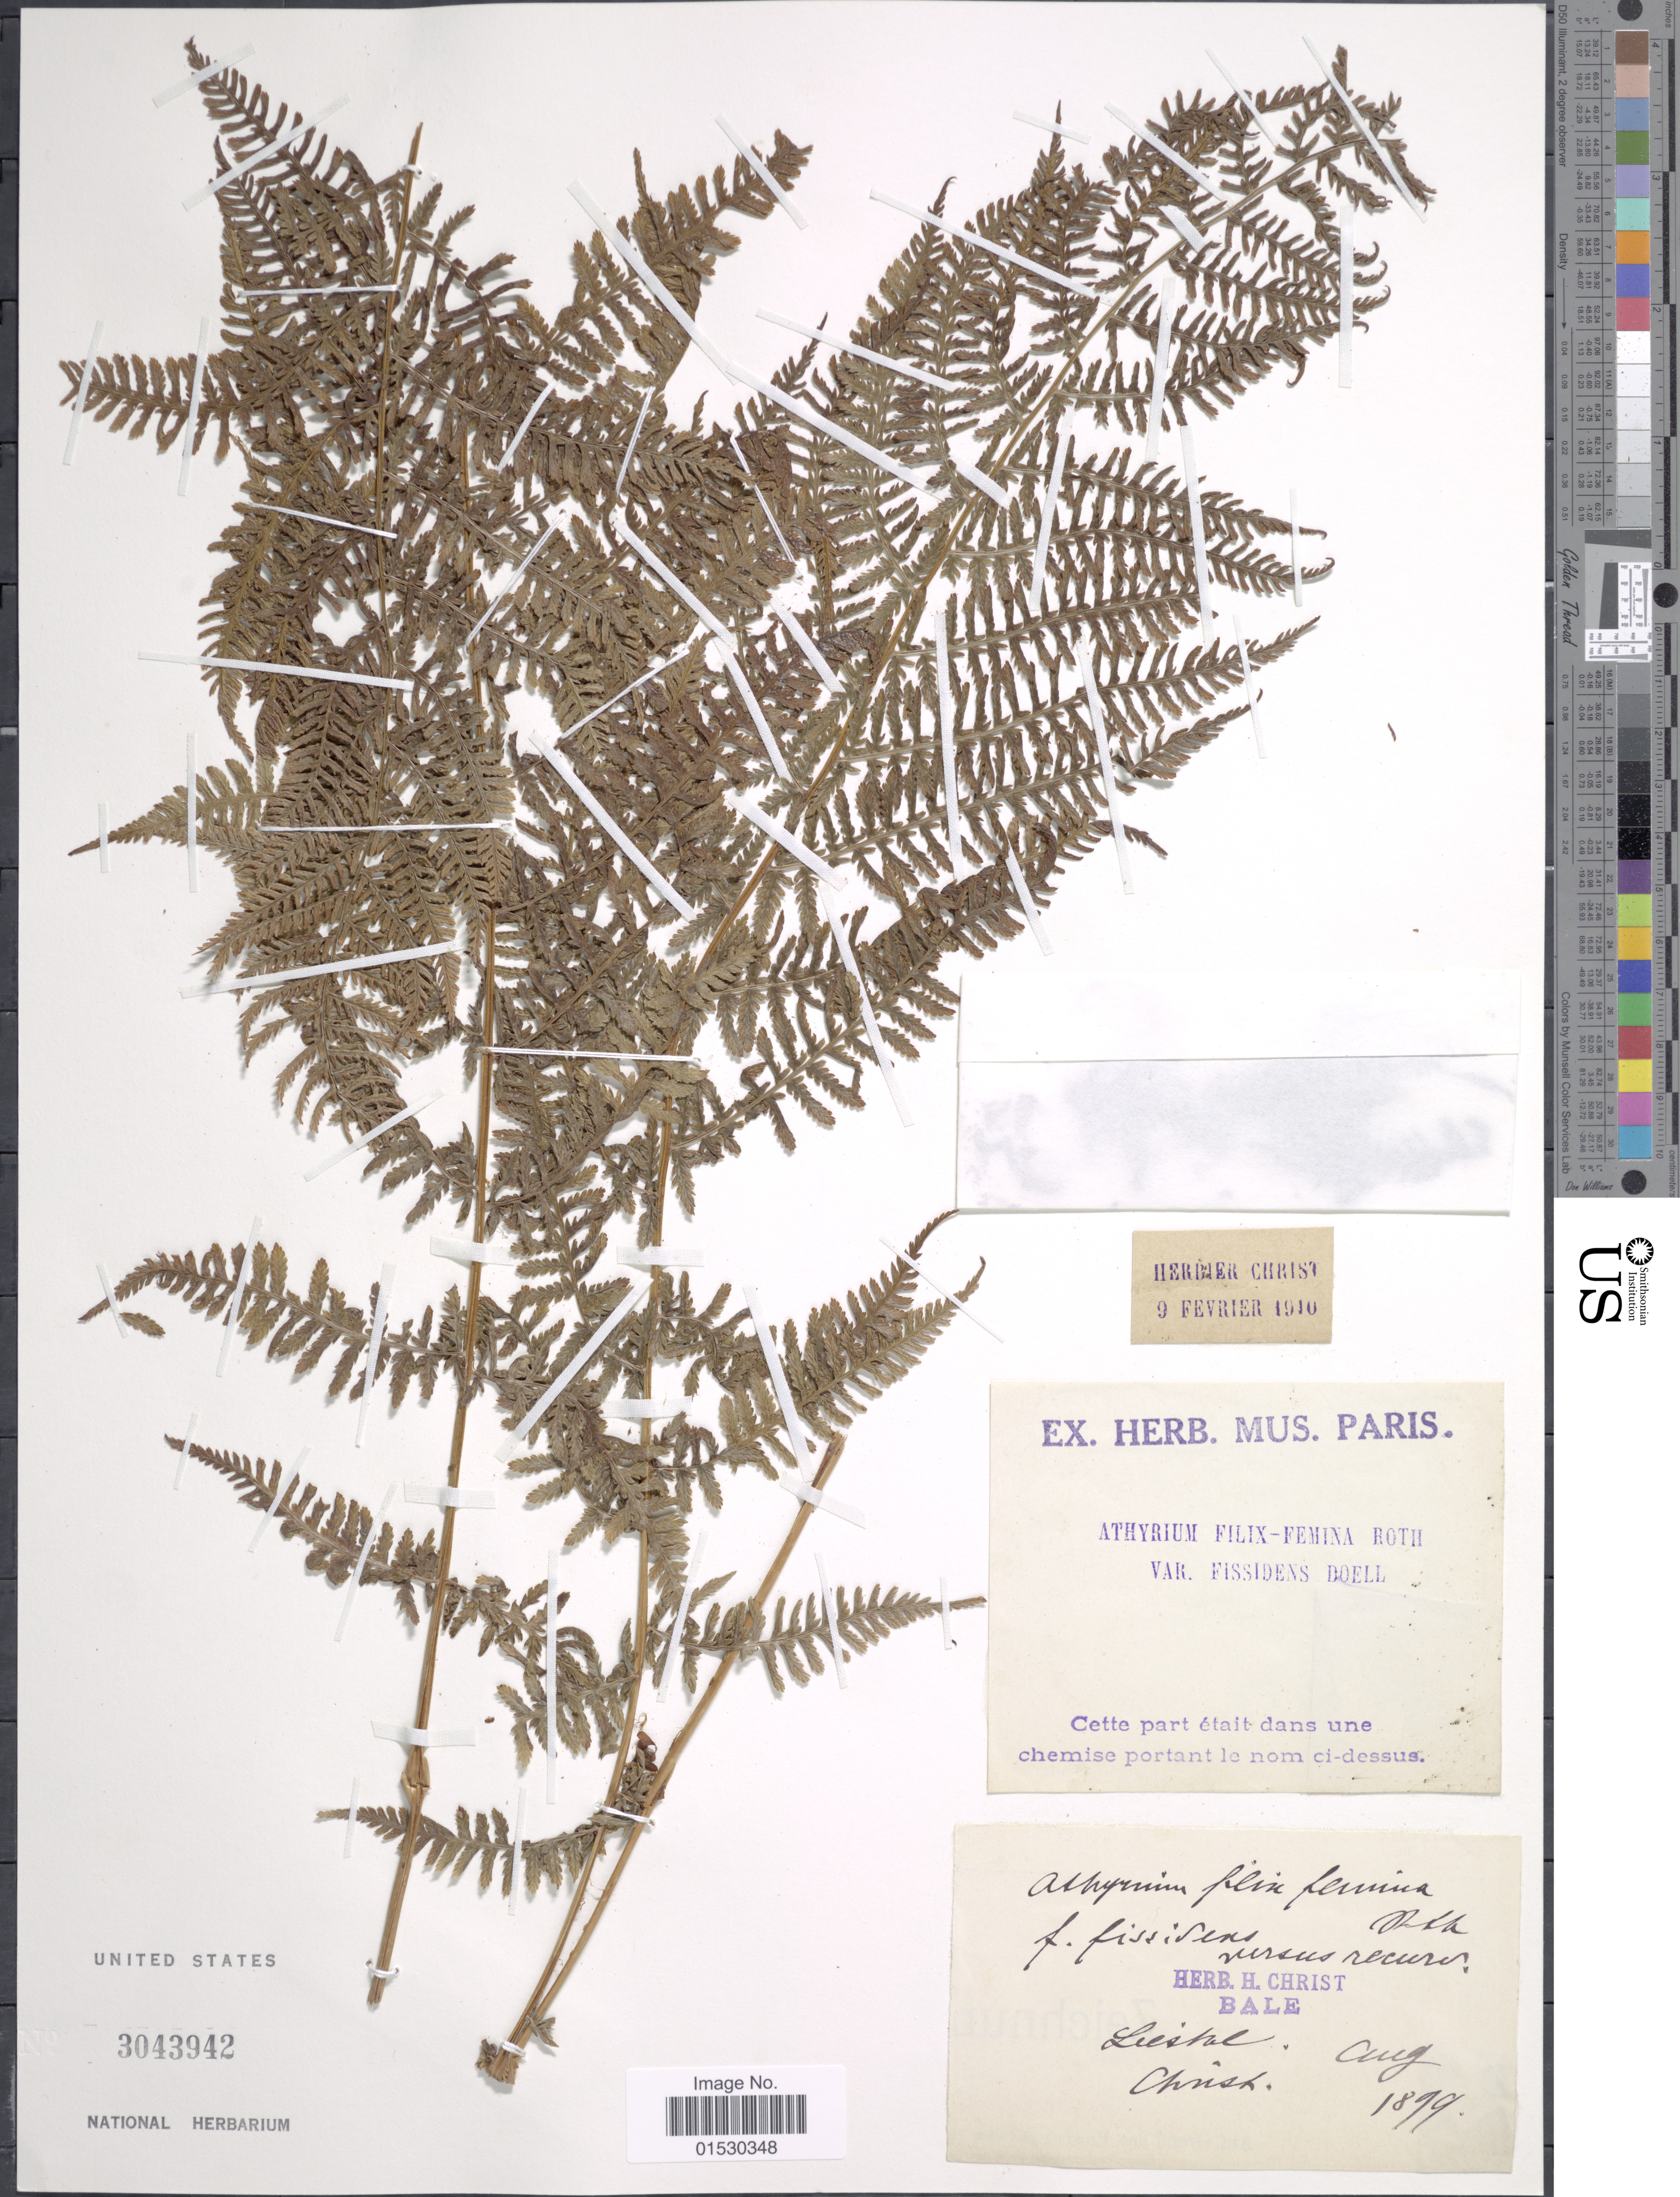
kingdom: Plantae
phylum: Tracheophyta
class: Polypodiopsida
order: Polypodiales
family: Athyriaceae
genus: Athyrium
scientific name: Athyrium filix-femina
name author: (L.) Roth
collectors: Christ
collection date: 1899-08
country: Switzerland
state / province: Basel-Landschaft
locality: Liestal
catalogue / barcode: US 3043942